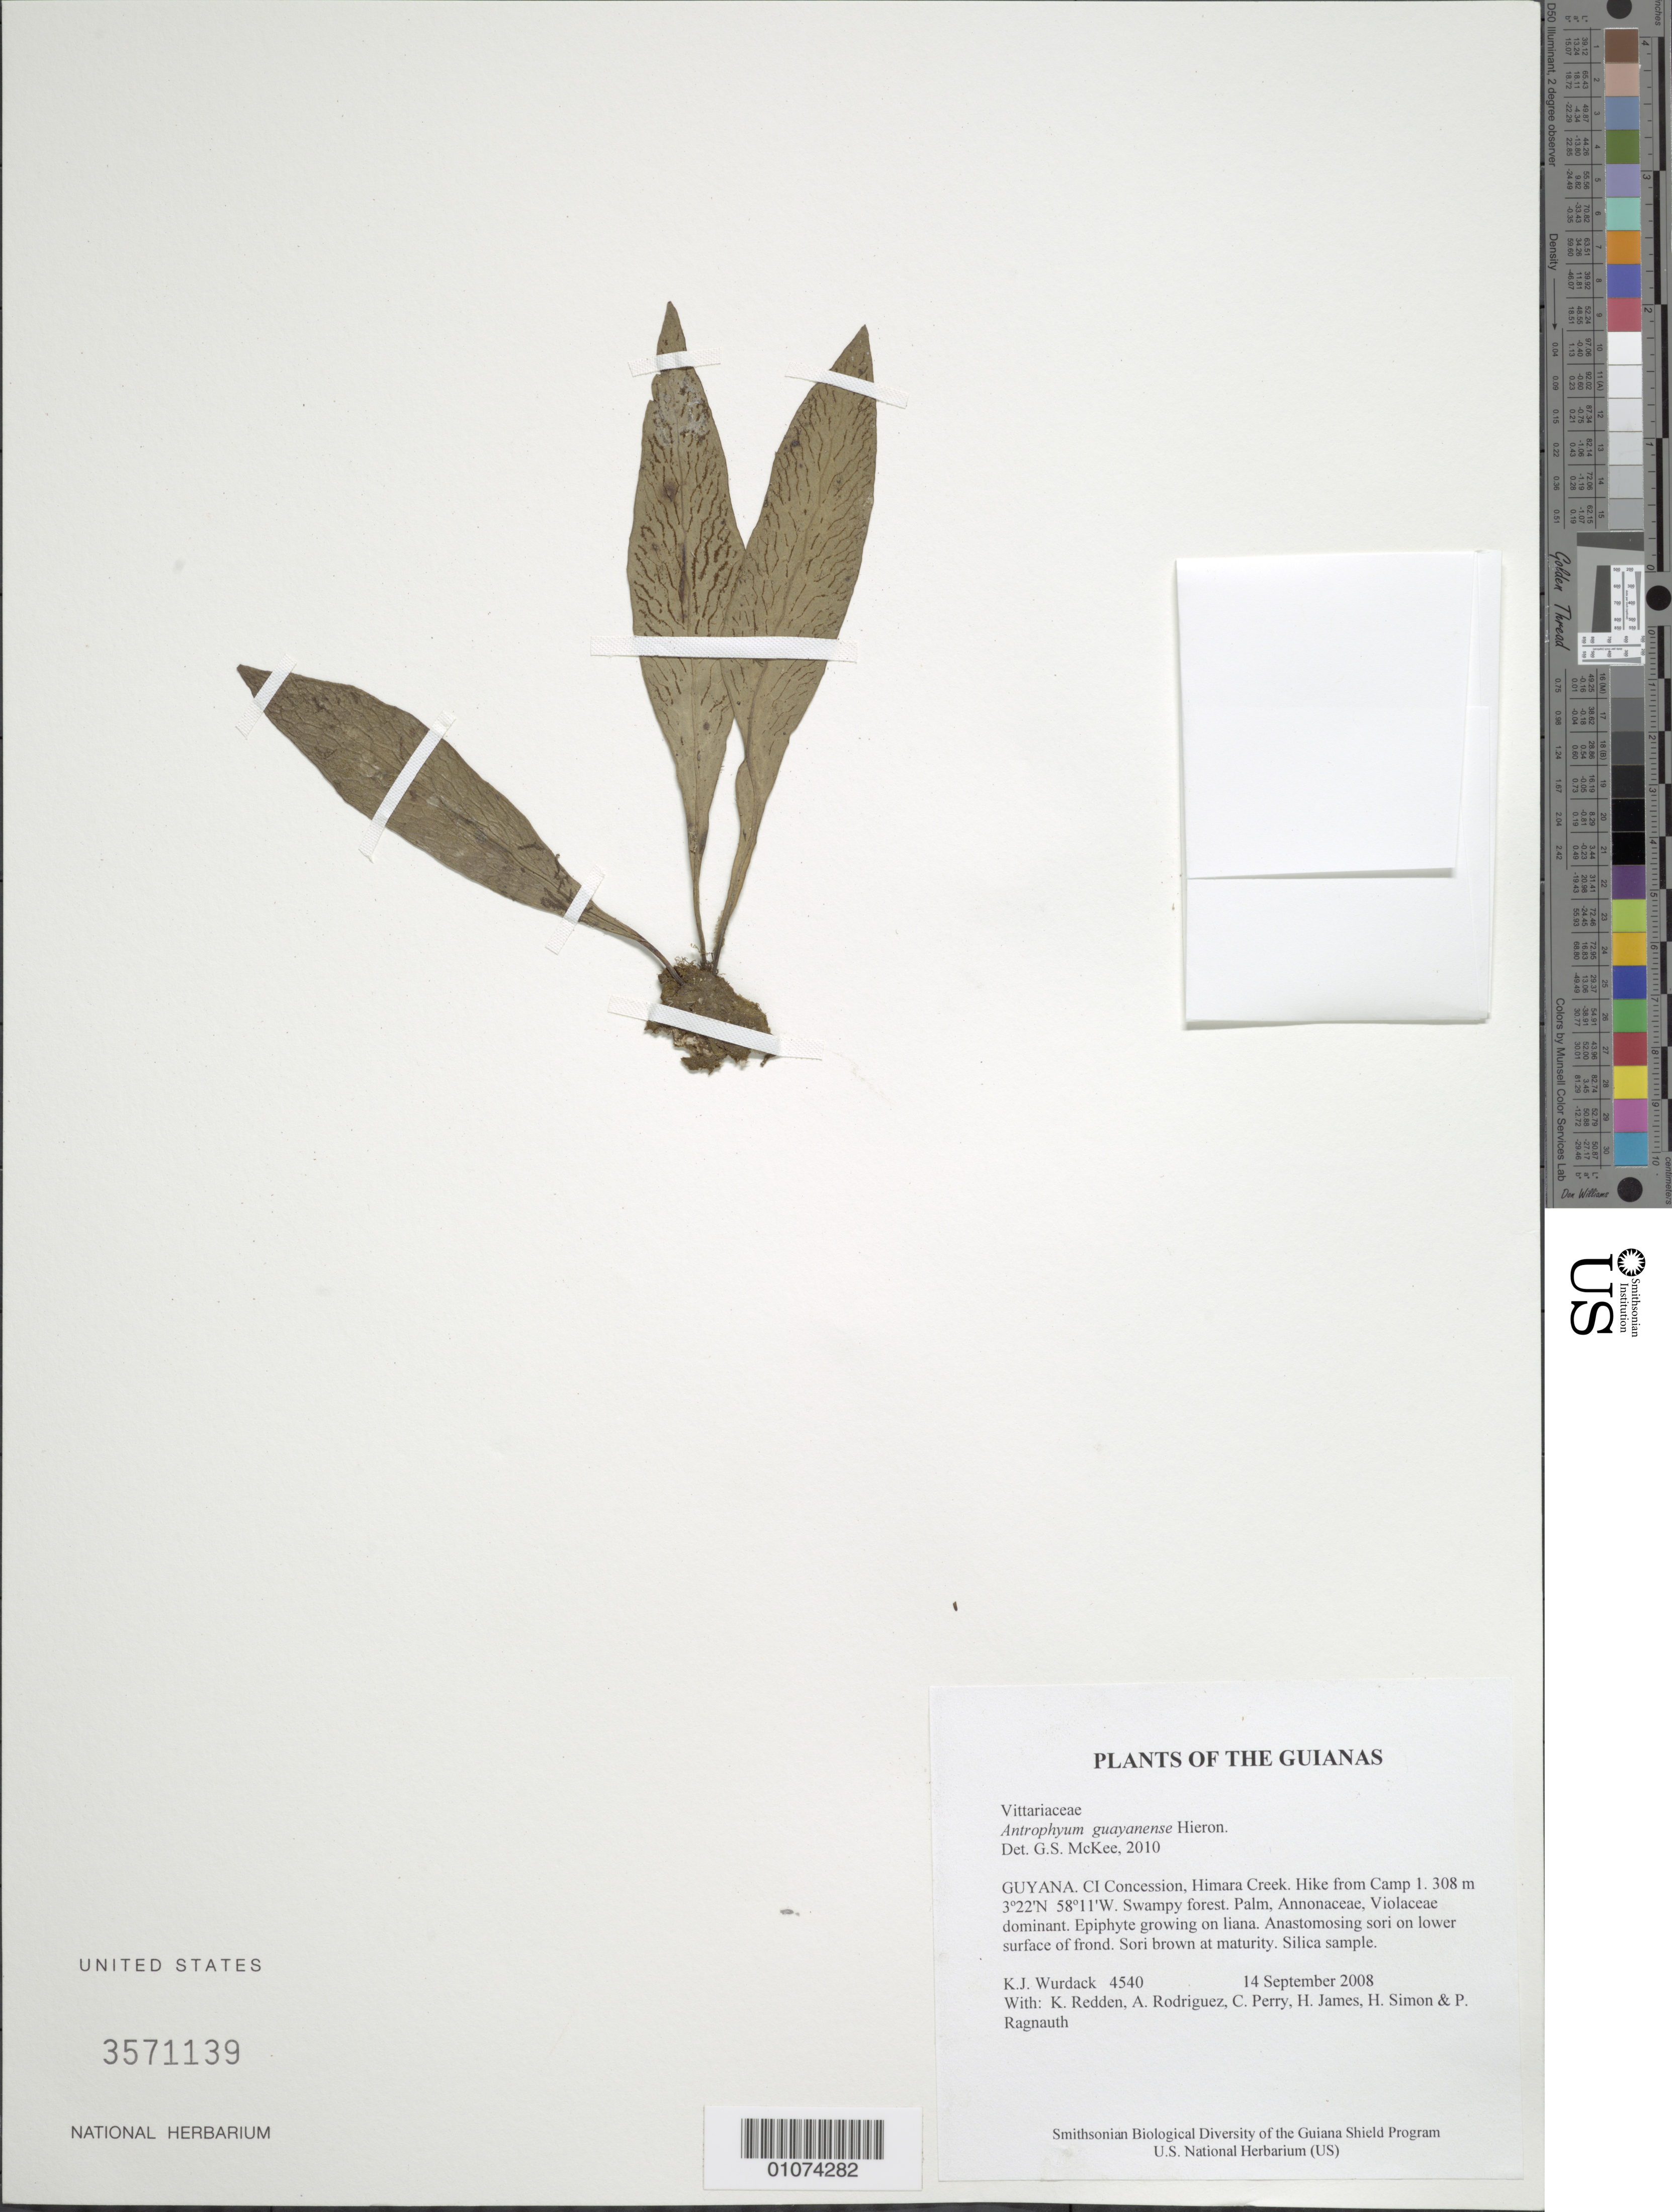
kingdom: Plantae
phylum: Tracheophyta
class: Polypodiopsida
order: Polypodiales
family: Pteridaceae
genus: Polytaenium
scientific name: Polytaenium guayanense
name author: (Hieron.) Alston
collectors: K. Wurdack, K. M. Redden, A. Rodriguez, C. Perry, H. James, H. Simon & P. Ragnauth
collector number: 4540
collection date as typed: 14 September 2008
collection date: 2008-09-14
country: Guyana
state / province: U. Takutu-U. Essequibo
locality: CI Concession, Himara Creek. Hike from Camp 1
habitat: Swampy forest. Palm, Annonaceae, Violaceae dominant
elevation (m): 308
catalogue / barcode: US 3571139